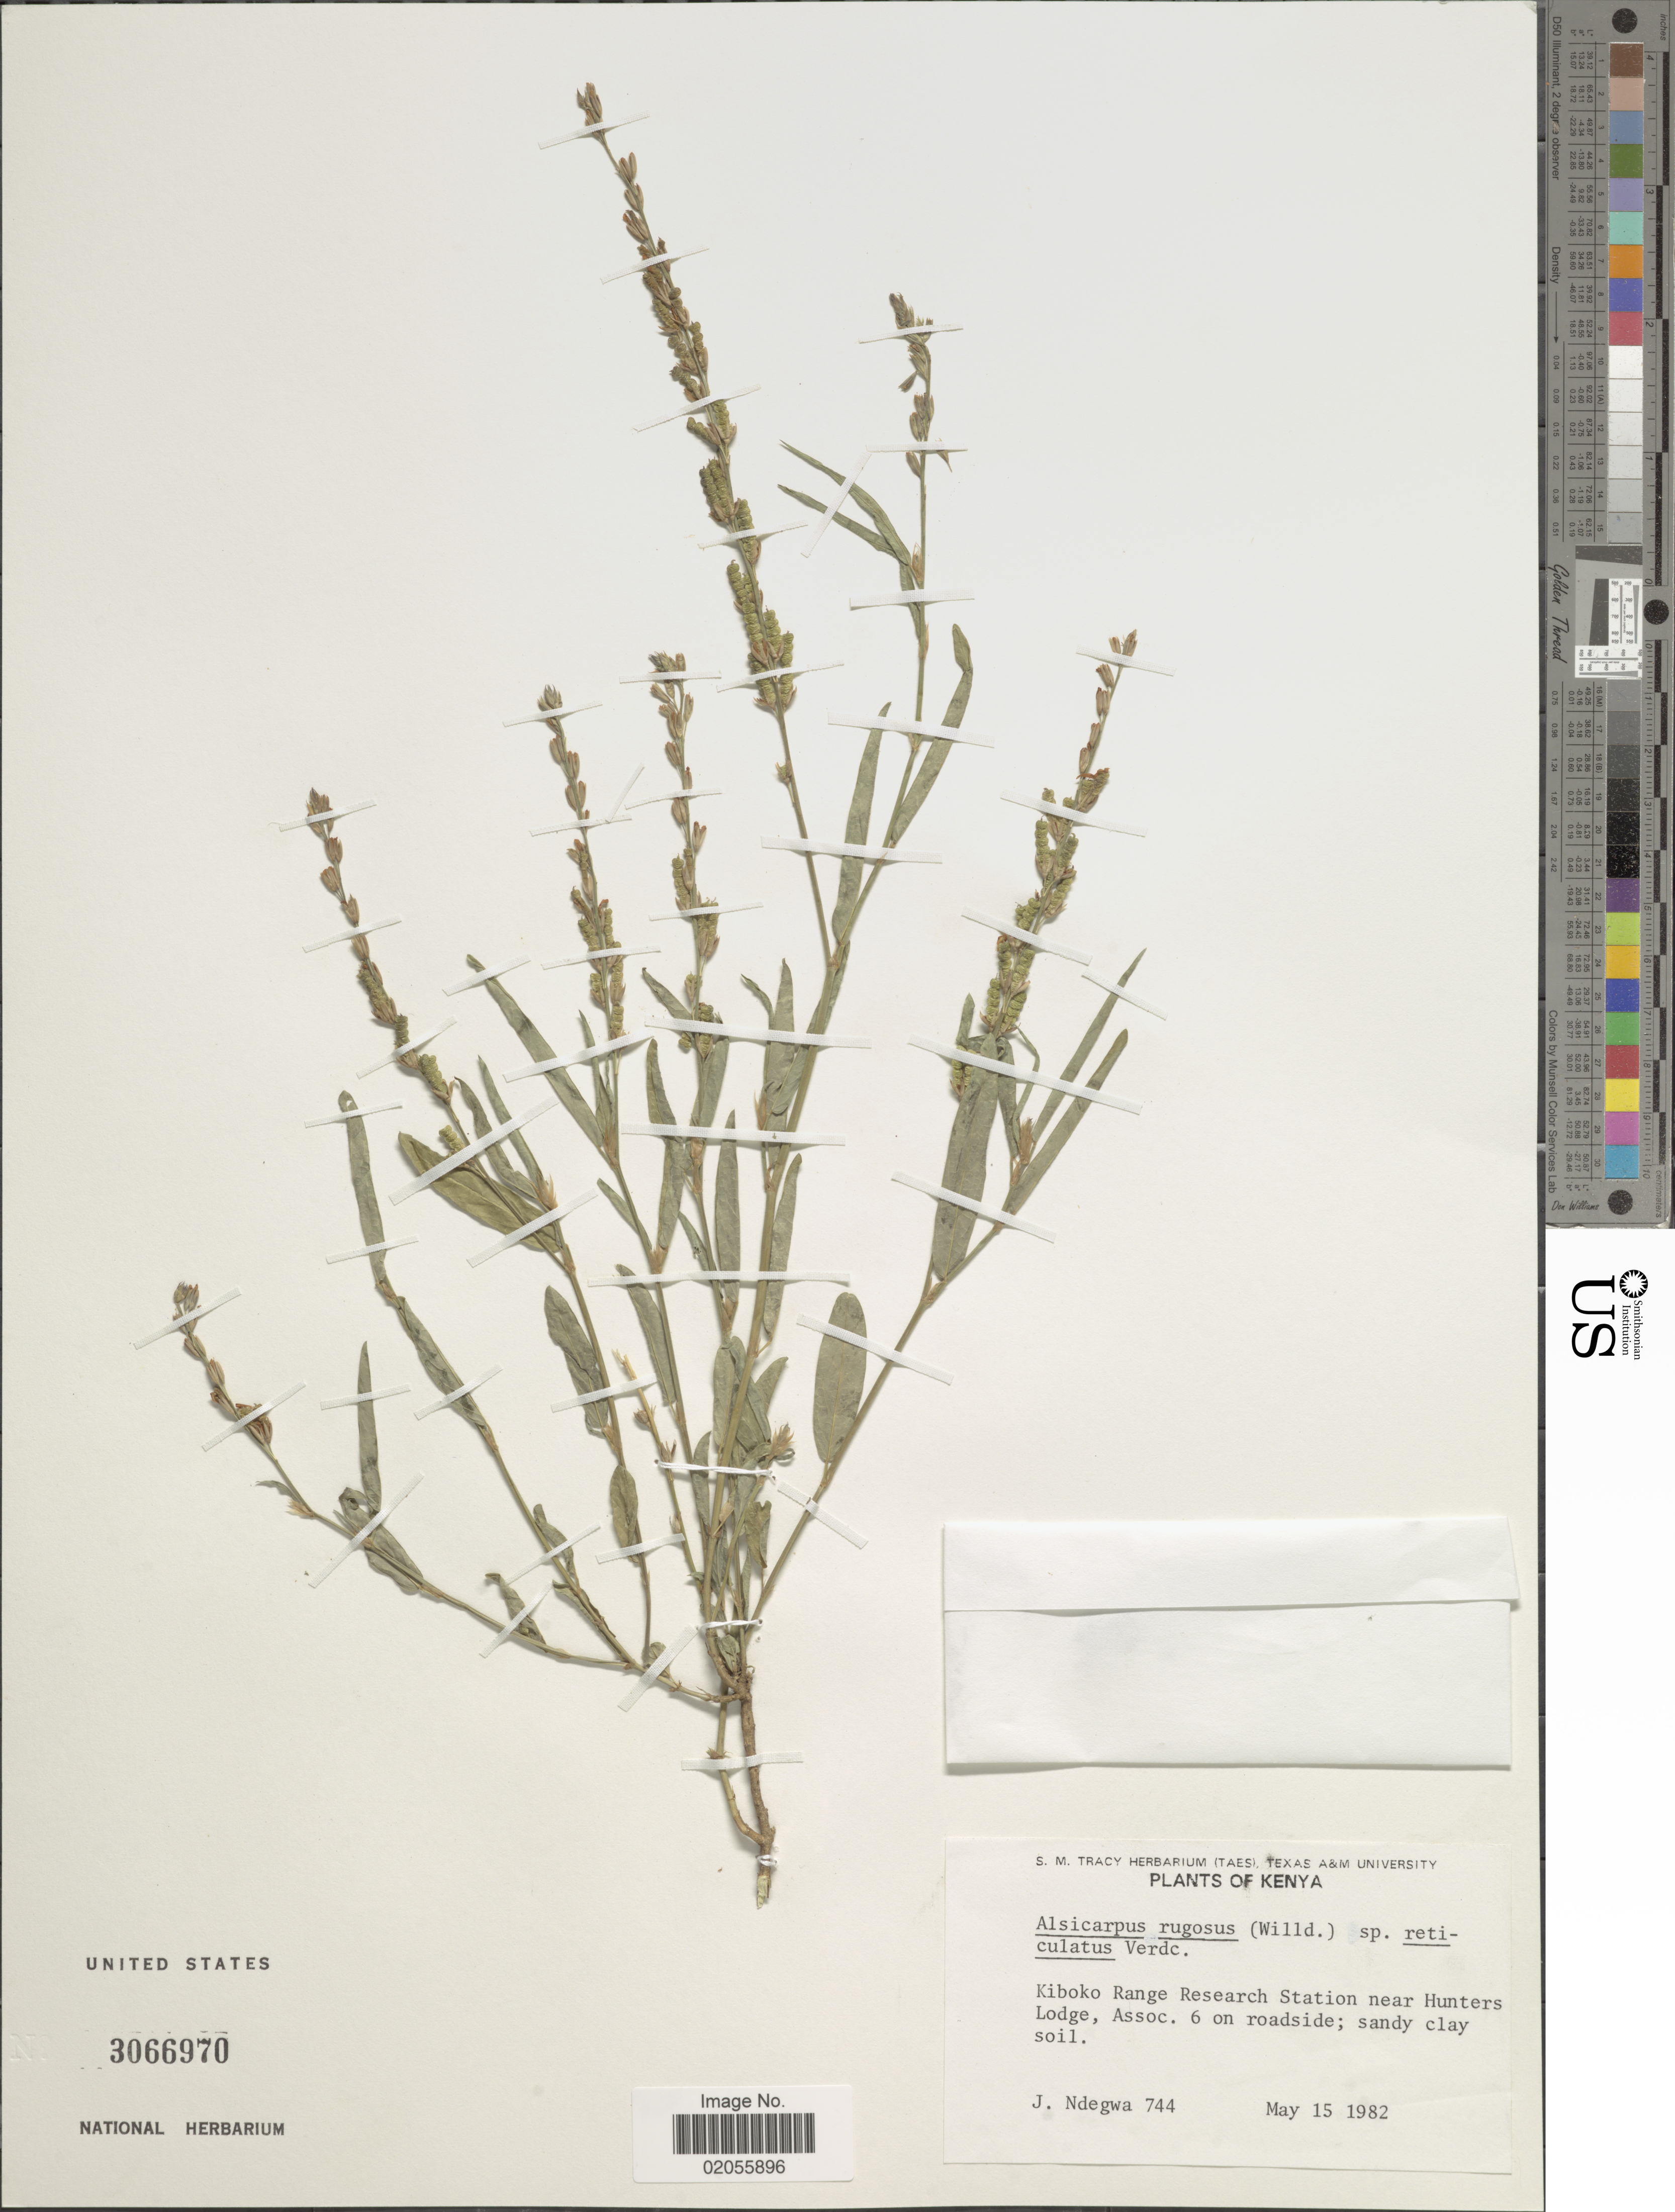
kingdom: Plantae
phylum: Tracheophyta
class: Magnoliopsida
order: Fabales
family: Fabaceae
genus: Alysicarpus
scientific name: Alysicarpus rugosus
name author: (Willd.) DC.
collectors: J. Ndegwa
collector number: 744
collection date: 1982-05-15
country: Kenya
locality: Kiboko Range Research Station near Hunters Lodge, Assoc. 6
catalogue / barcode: US 3066970